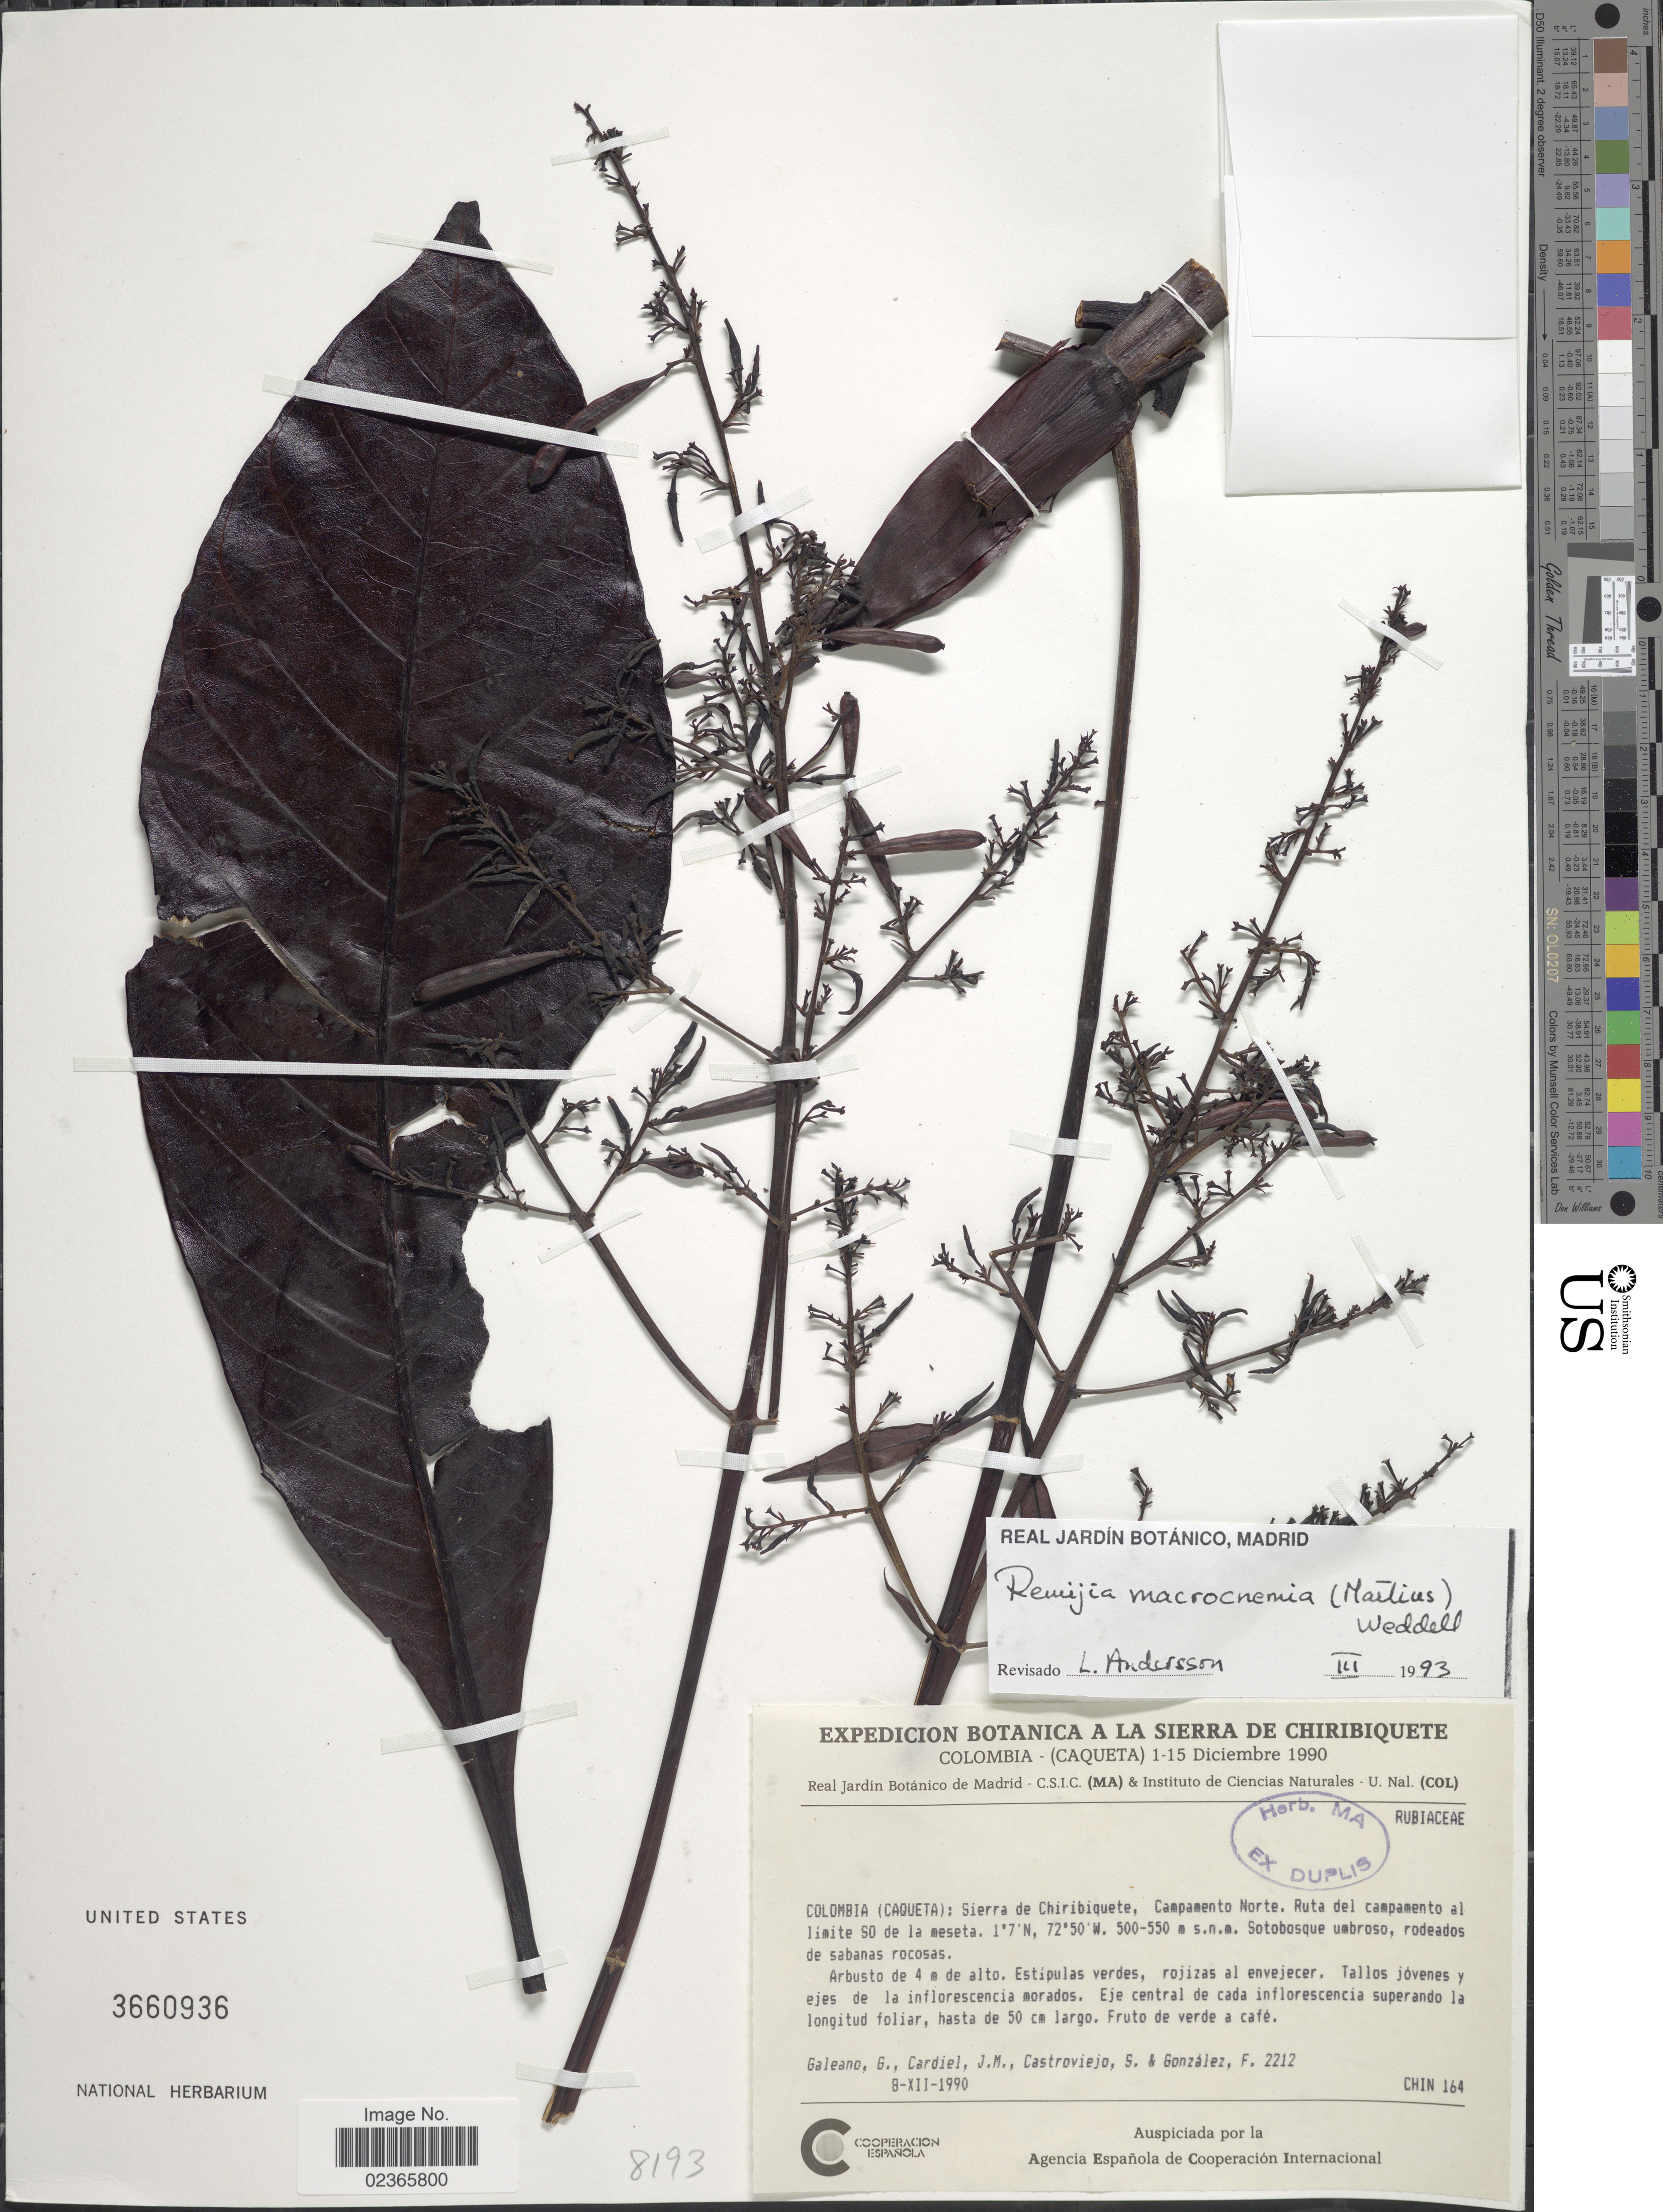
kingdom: Plantae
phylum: Tracheophyta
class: Magnoliopsida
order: Gentianales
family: Rubiaceae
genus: Remijia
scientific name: Remijia macrocnemia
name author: (Mart.) Wedd.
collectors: G. A. Galeano, J. Cardiel, S. Castroviejo & F. A. González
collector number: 2212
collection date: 1990-12-08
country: Colombia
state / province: Caquetá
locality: Sierra de Chiribiquete, Campamento Norte. Ruta del campamento al limite SO de la meseta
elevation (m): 500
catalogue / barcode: US 3660936